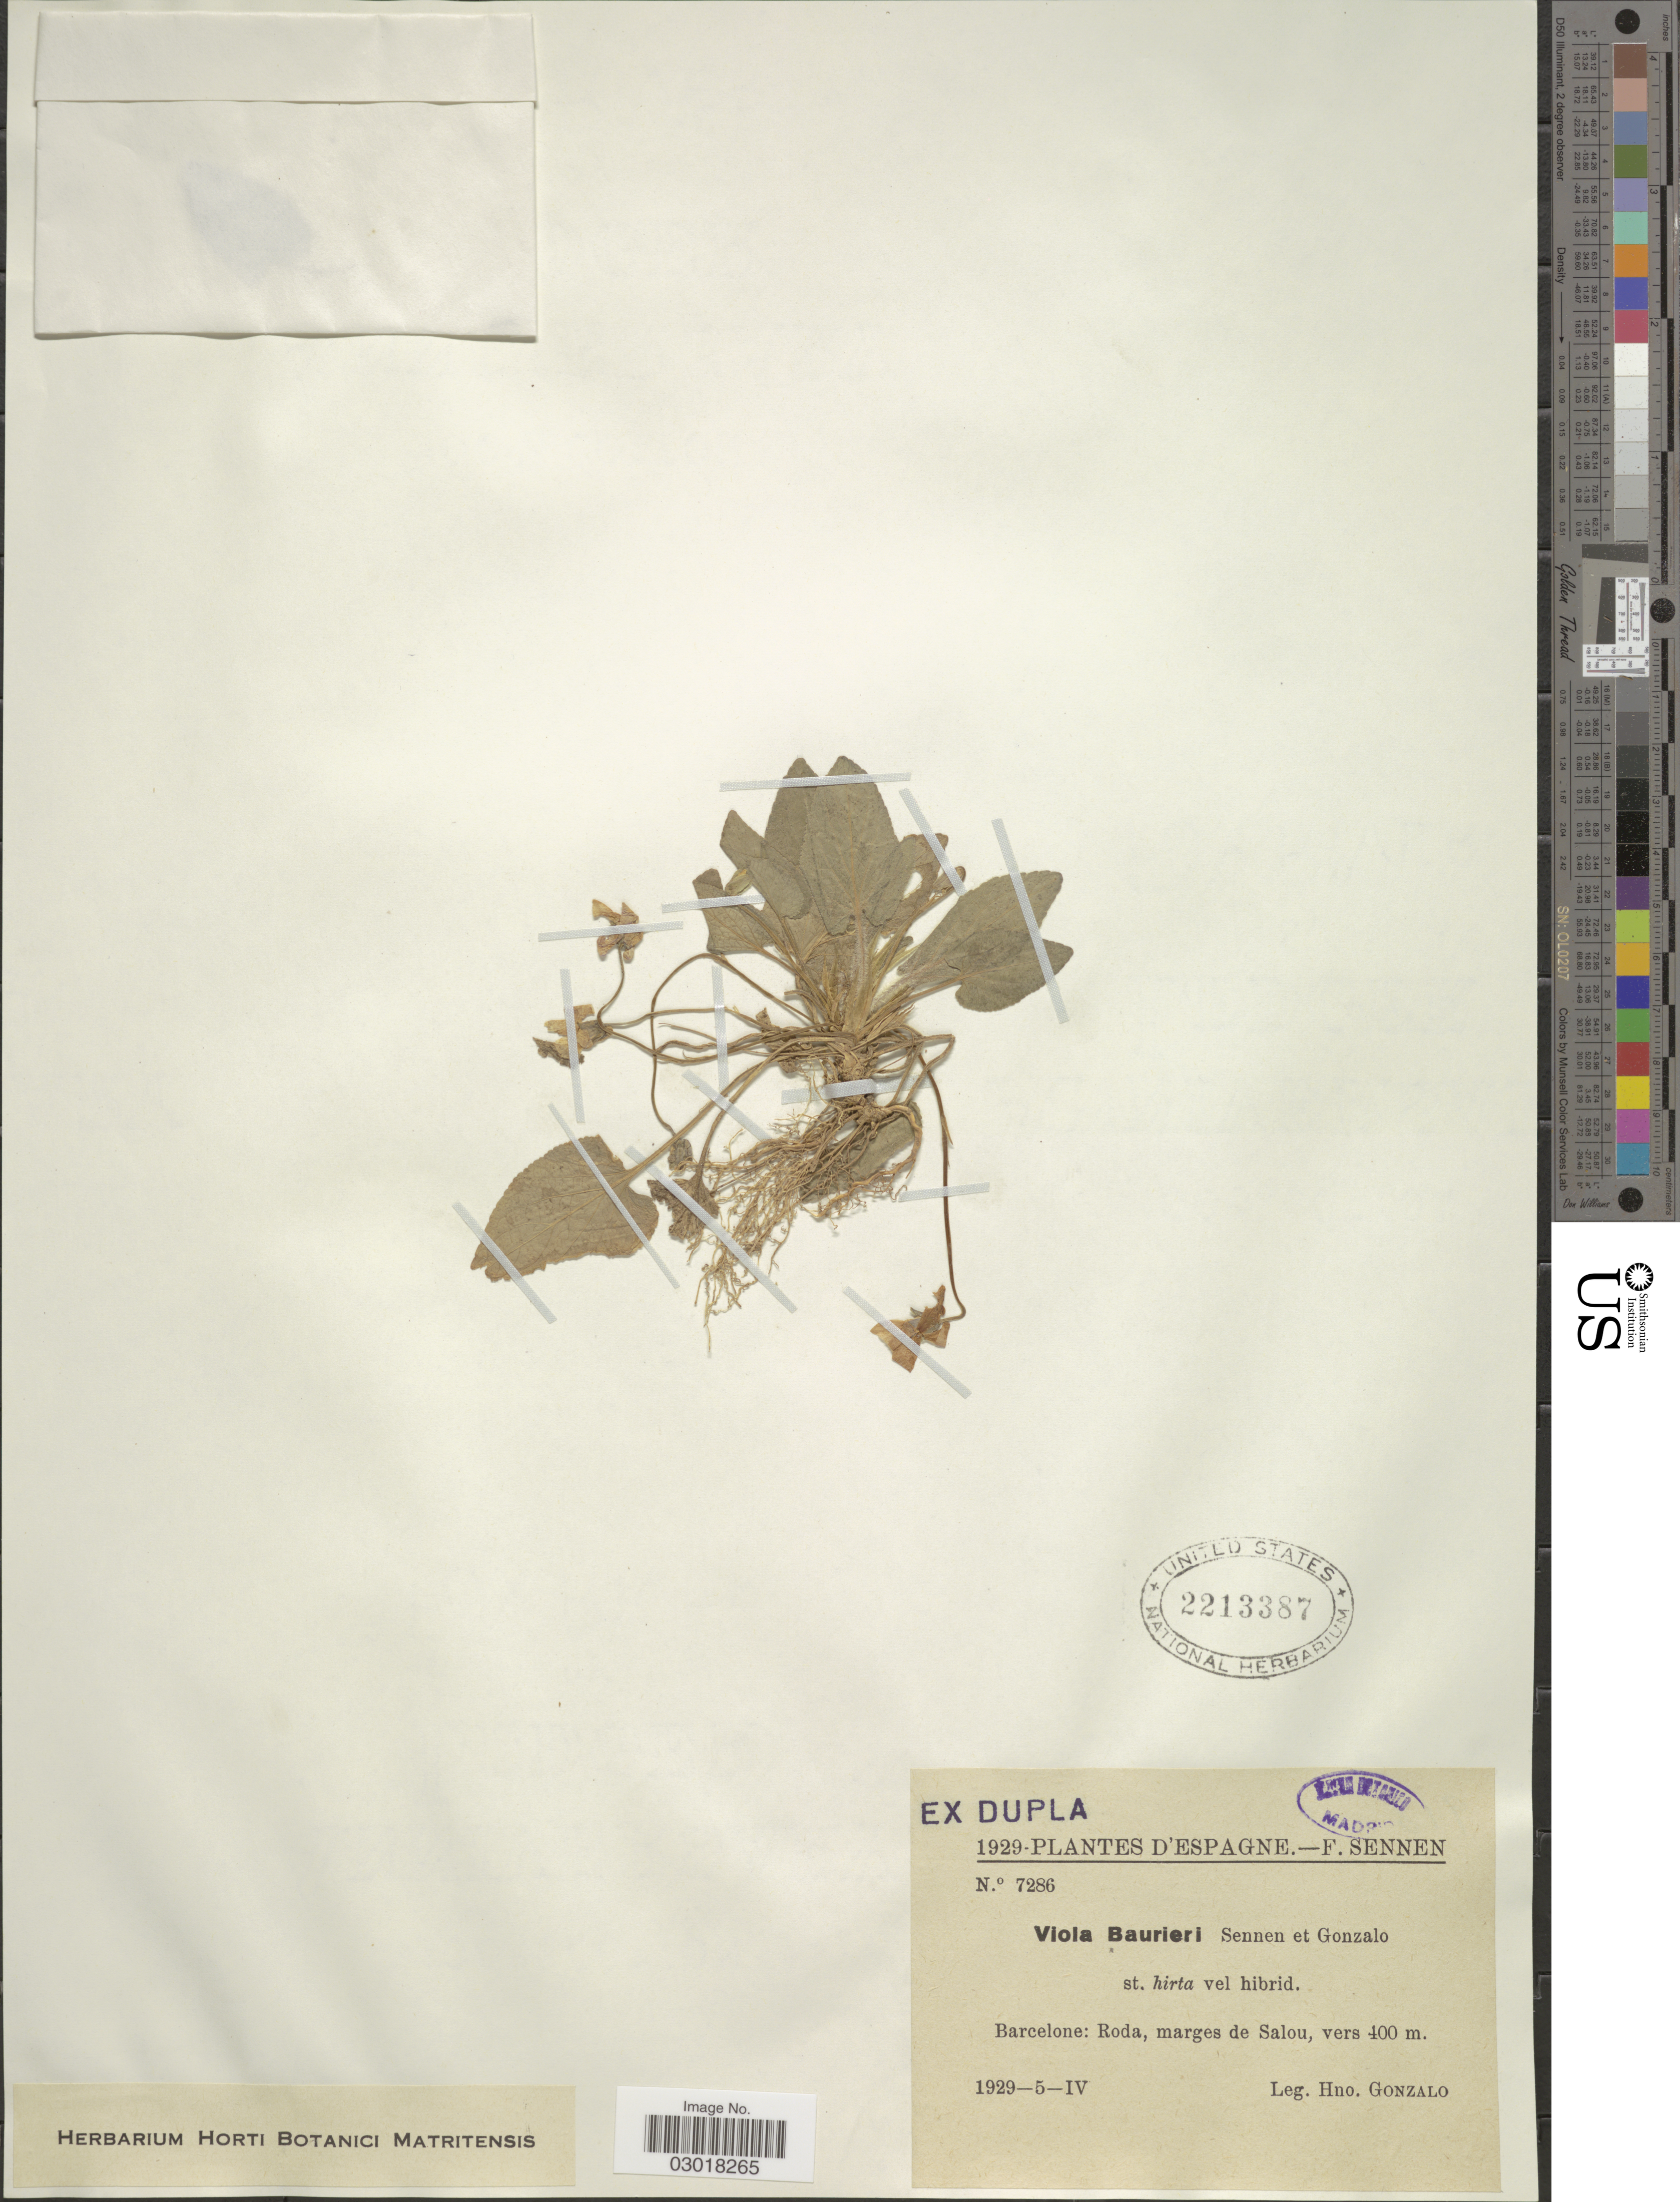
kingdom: Plantae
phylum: Tracheophyta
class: Magnoliopsida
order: Malpighiales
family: Violaceae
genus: Viola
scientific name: Viola baurieri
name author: Sennen & Gonzalo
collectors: H. Gonzalo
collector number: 7286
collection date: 1929-04-05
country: Spain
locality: Barcelone: Roda, marges de Salou.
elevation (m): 400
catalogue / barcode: US 2213387